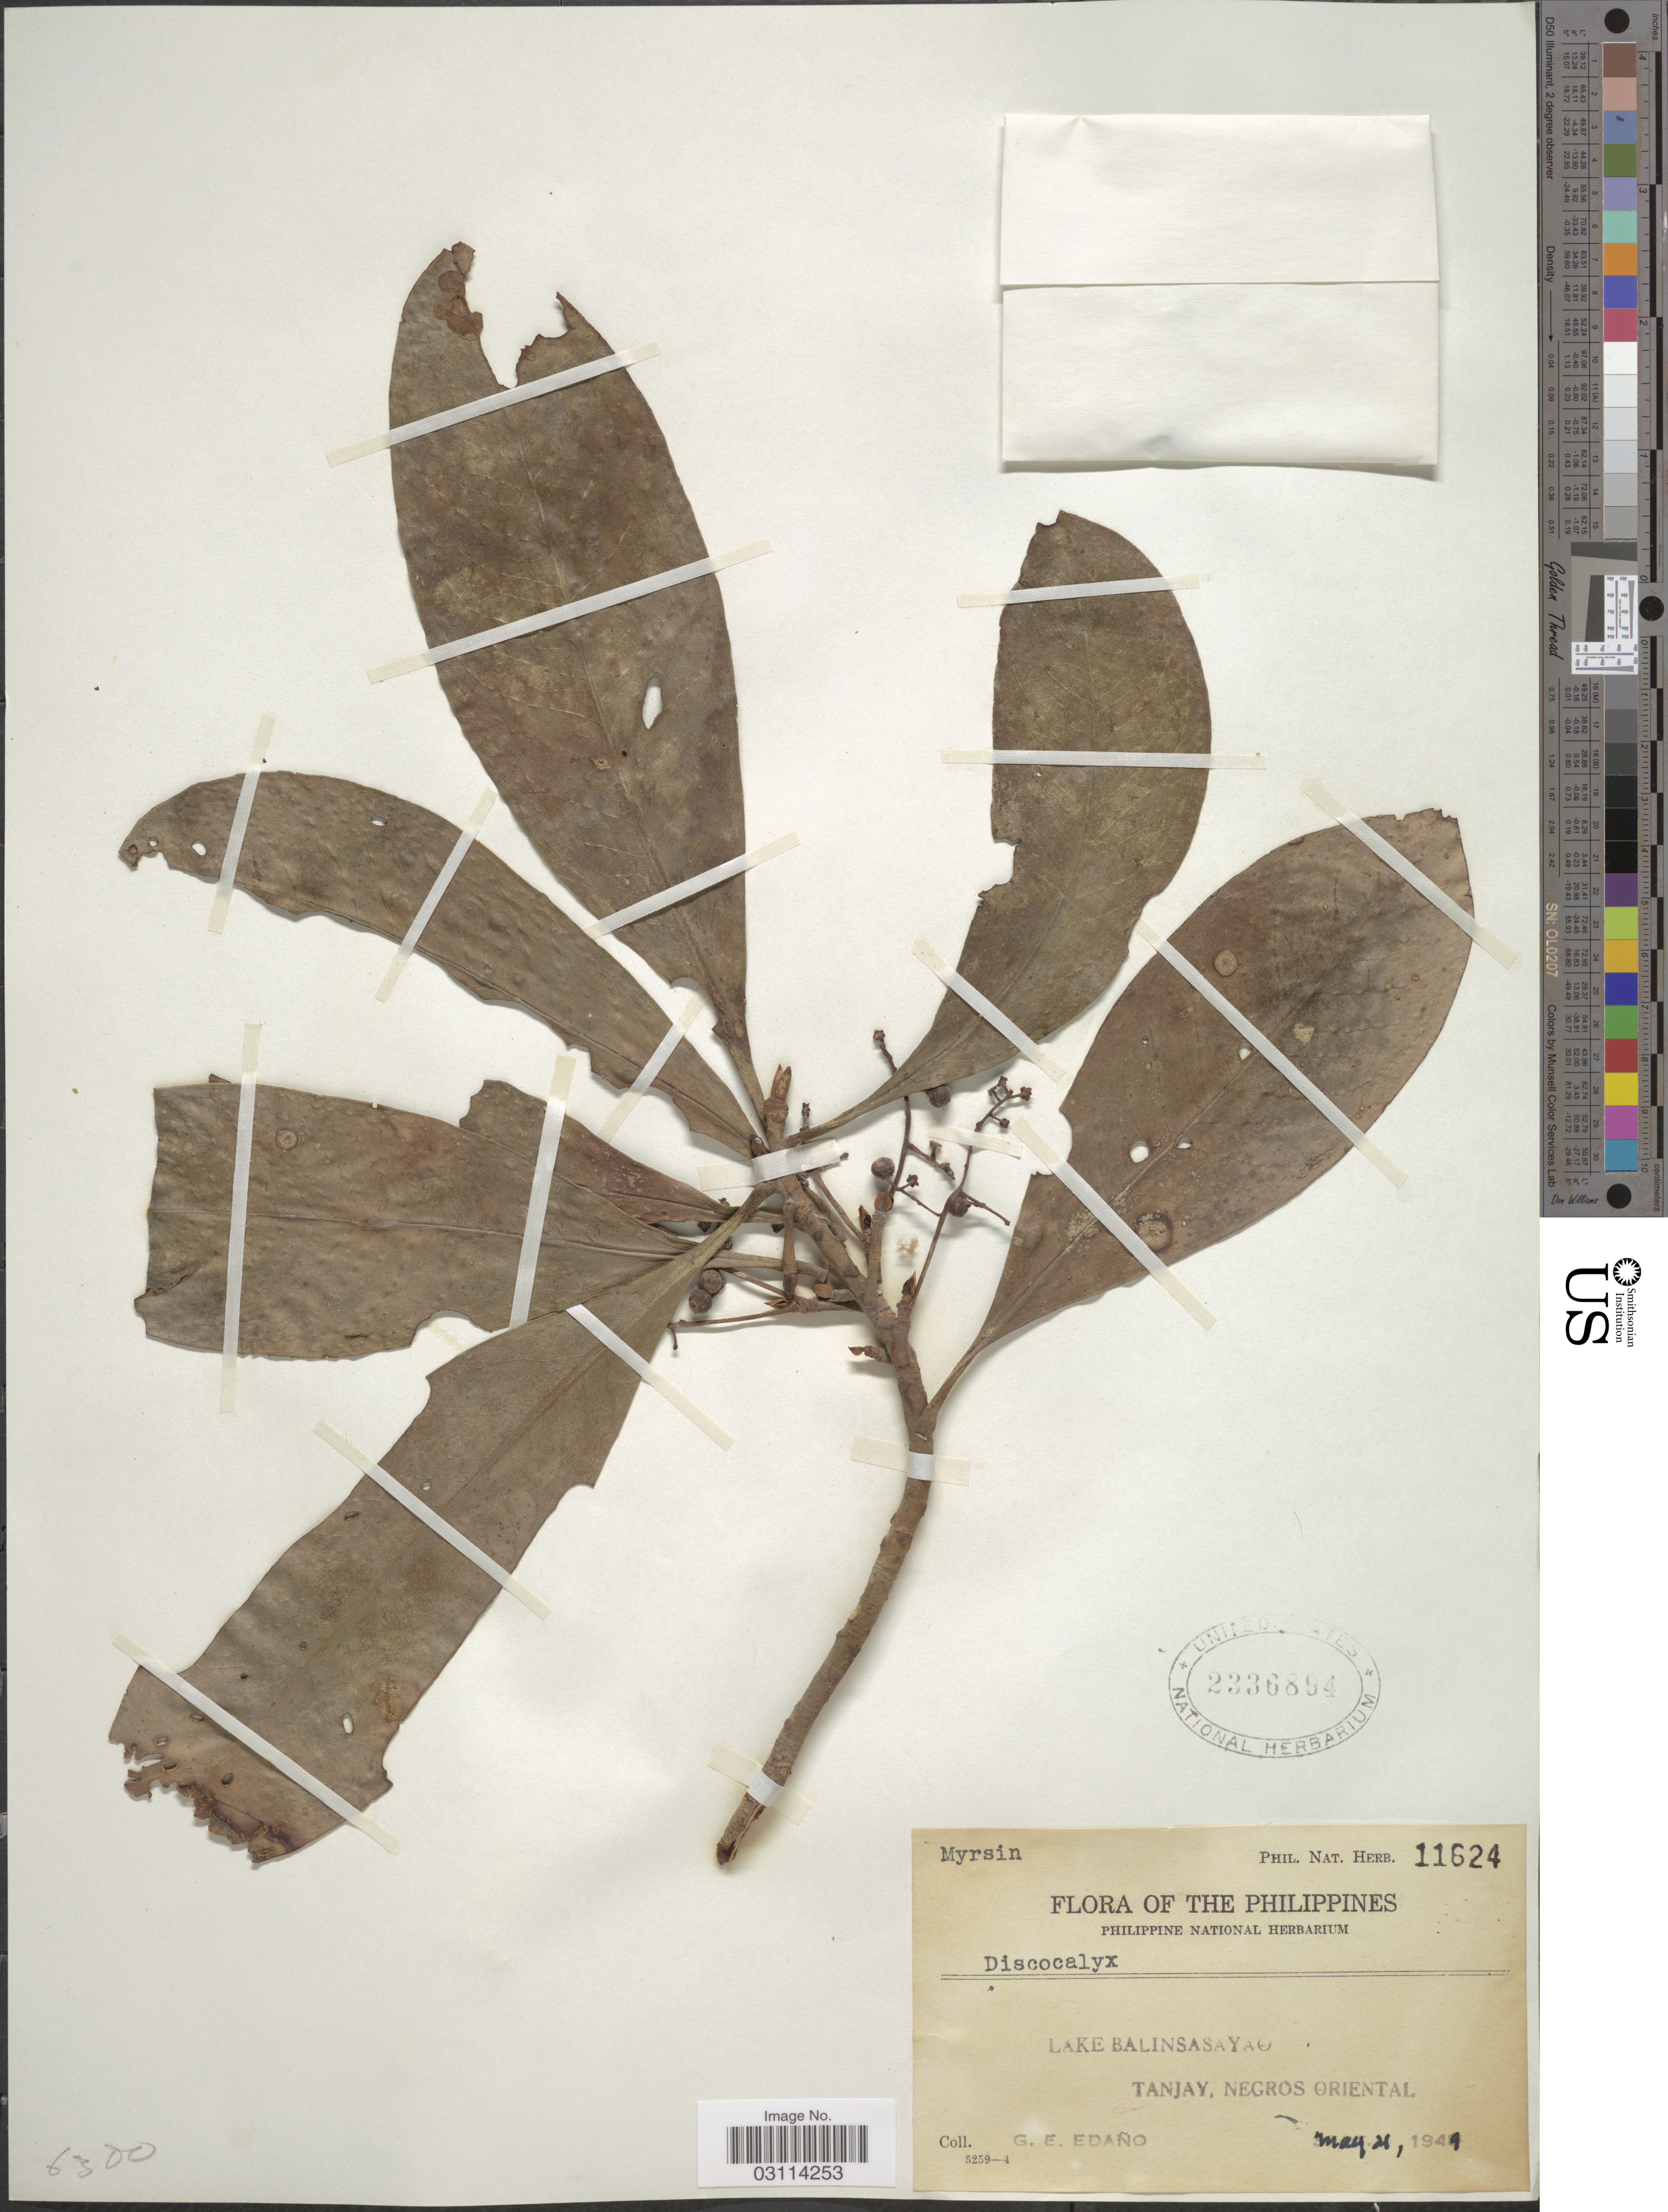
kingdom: Plantae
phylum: Tracheophyta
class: Magnoliopsida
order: Ericales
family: Primulaceae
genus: Discocalyx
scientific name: Discocalyx sp.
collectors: G. Edaño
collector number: Phil. Nat. Herb. 11624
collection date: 1949-05-21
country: Philippines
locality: Lake Balinsasayao. Tanjay, Negros Oriental.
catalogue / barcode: US 2336894